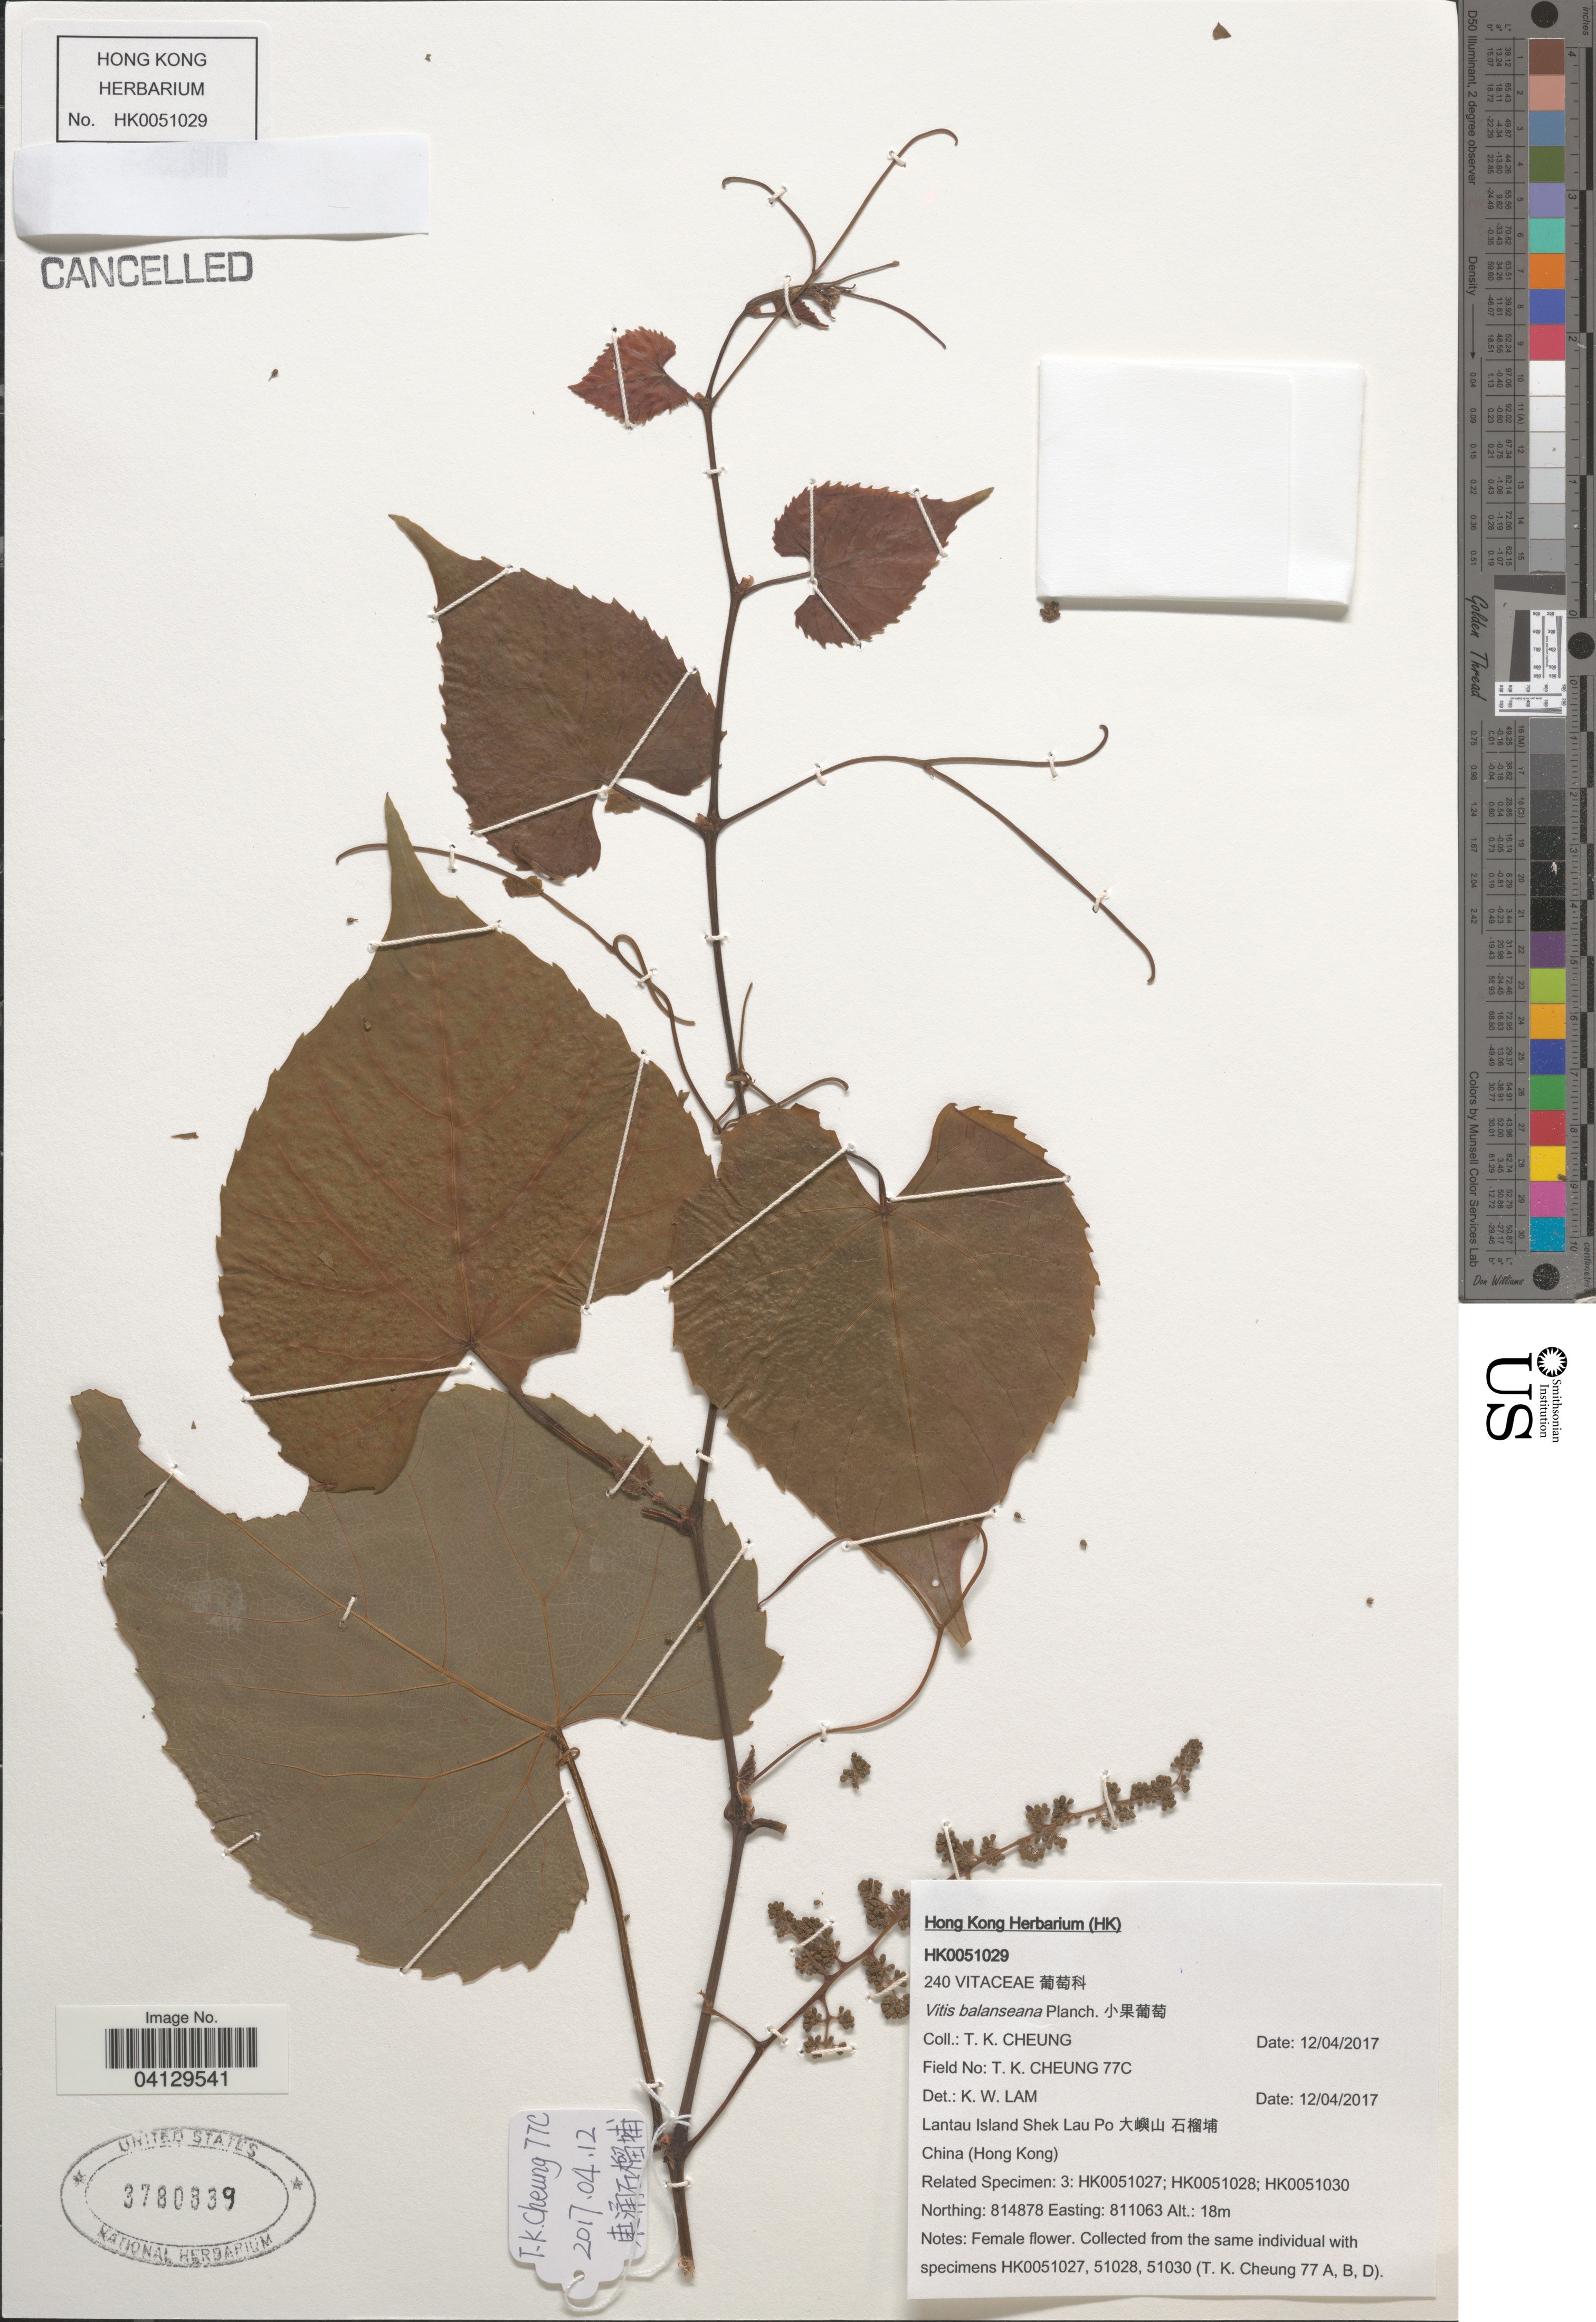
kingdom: Plantae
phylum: Tracheophyta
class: Magnoliopsida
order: Vitales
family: Vitaceae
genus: Vitis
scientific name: Vitis balansana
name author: Planch.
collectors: T. Cheung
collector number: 77C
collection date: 2017-04-12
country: China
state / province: Hong Kong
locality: Lantau Island Shek Lau Po X.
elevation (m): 18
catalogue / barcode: US 3780839